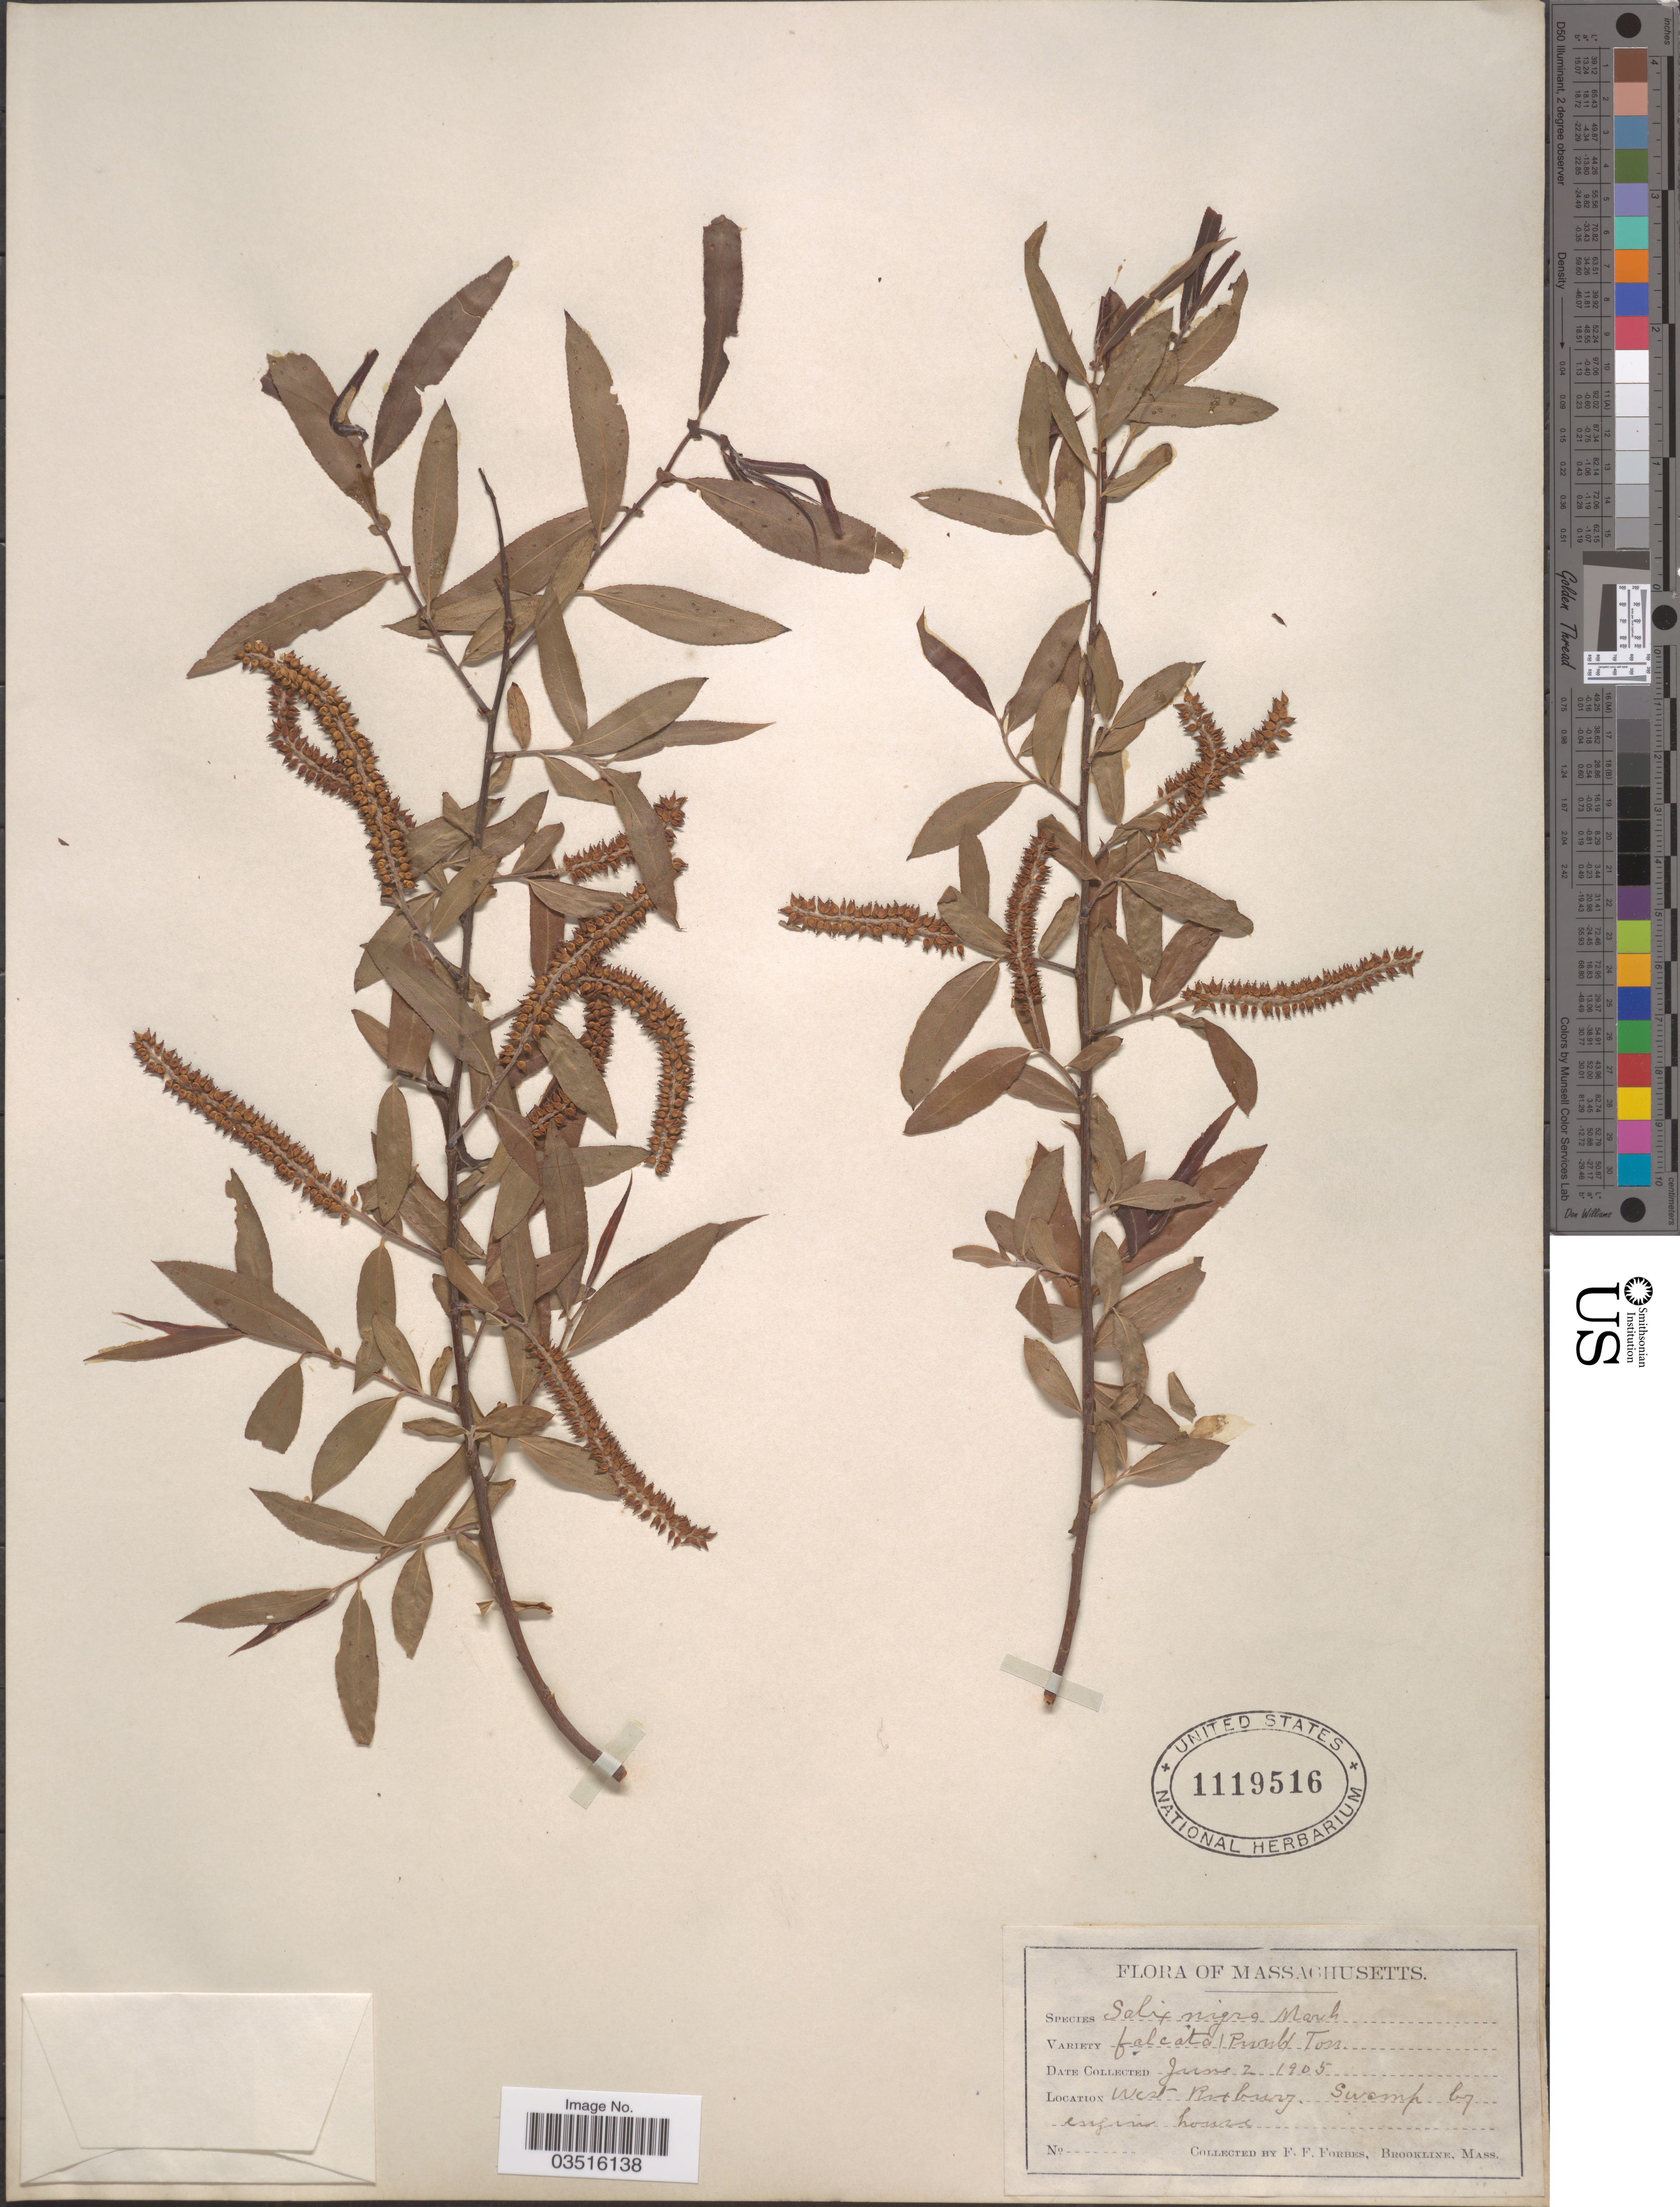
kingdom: Plantae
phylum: Tracheophyta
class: Magnoliopsida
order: Malpighiales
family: Salicaceae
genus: Salix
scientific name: Salix nigra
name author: Marshall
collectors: F. Forbes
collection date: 1905-06-02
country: United States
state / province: Massachusetts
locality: West Roxbury. Swamp by engine house.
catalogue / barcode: US 1119516